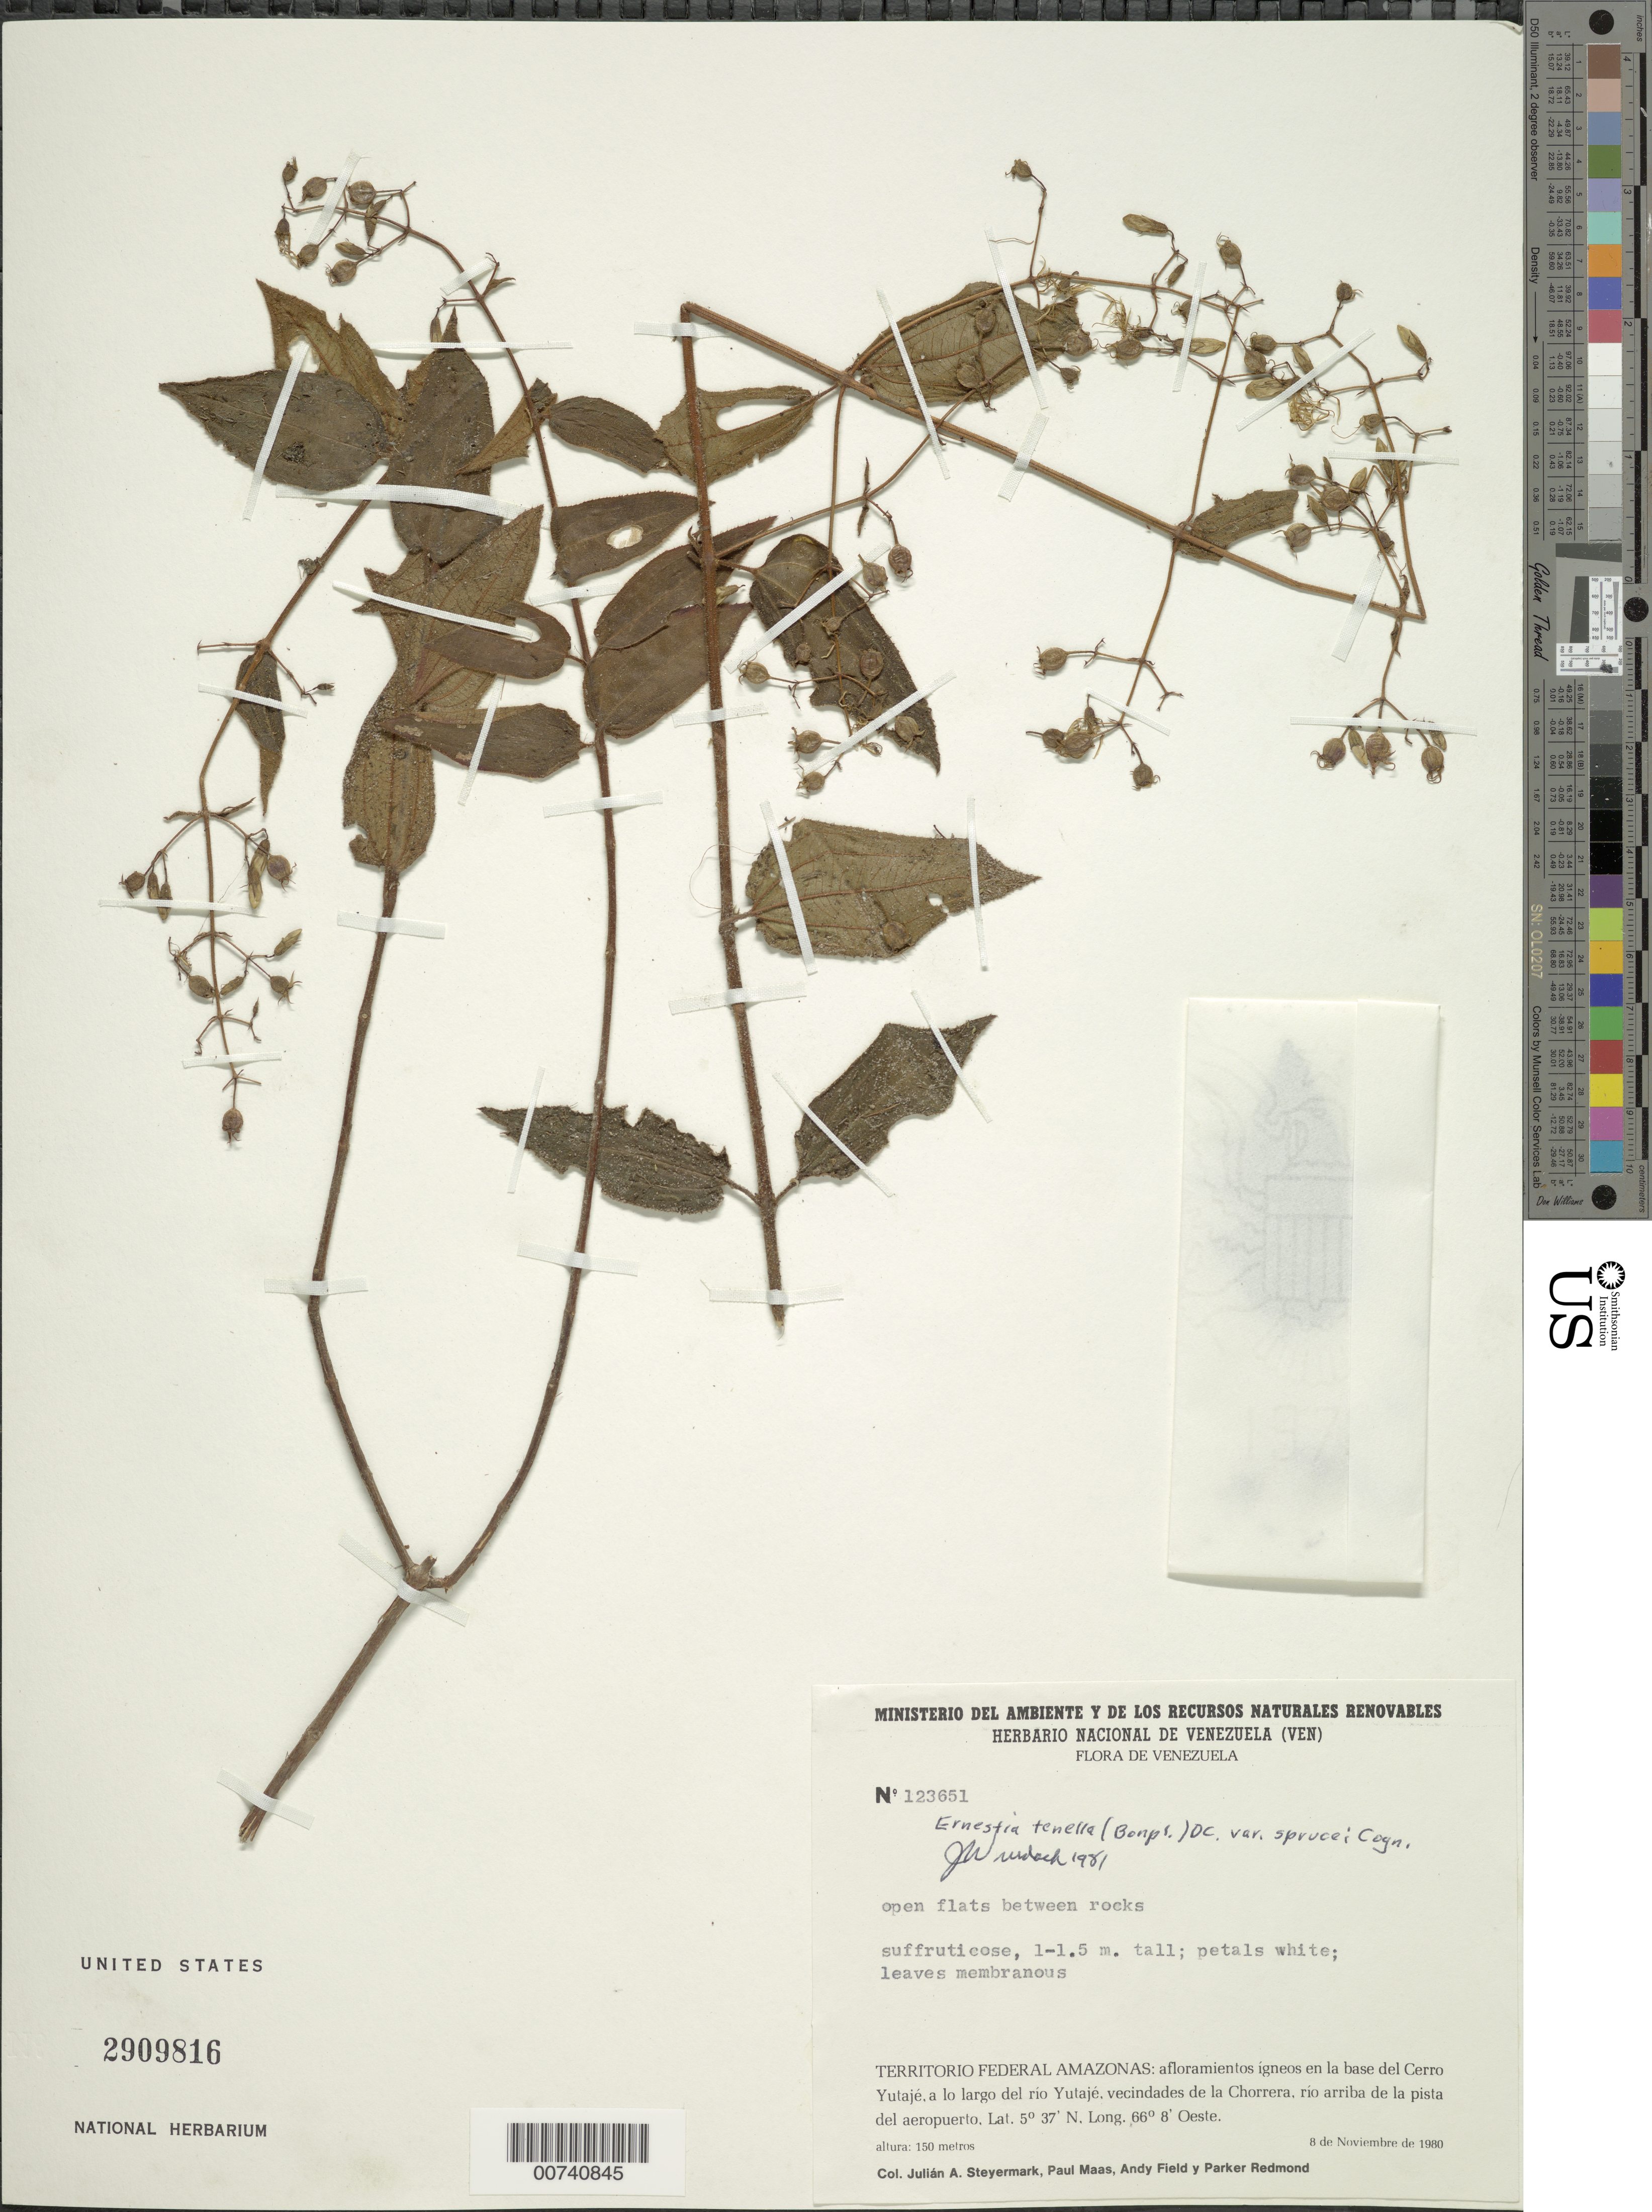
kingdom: Plantae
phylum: Tracheophyta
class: Magnoliopsida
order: Myrtales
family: Melastomataceae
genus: Ernestia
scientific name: Ernestia tenella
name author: (Bonpl.) DC.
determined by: Wurdack, John J., (US), US (UNITED STATES)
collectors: J. Steyermark, P. Maas, A. Field & P. Redmond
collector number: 123651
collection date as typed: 8-Nov-80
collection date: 1980-11-08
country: Venezuela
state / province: Amazonas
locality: Cerro Yutajé, Río Yutajé, vecindades de la Chorrera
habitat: Open flats between rocks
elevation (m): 150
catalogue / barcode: US 2909816